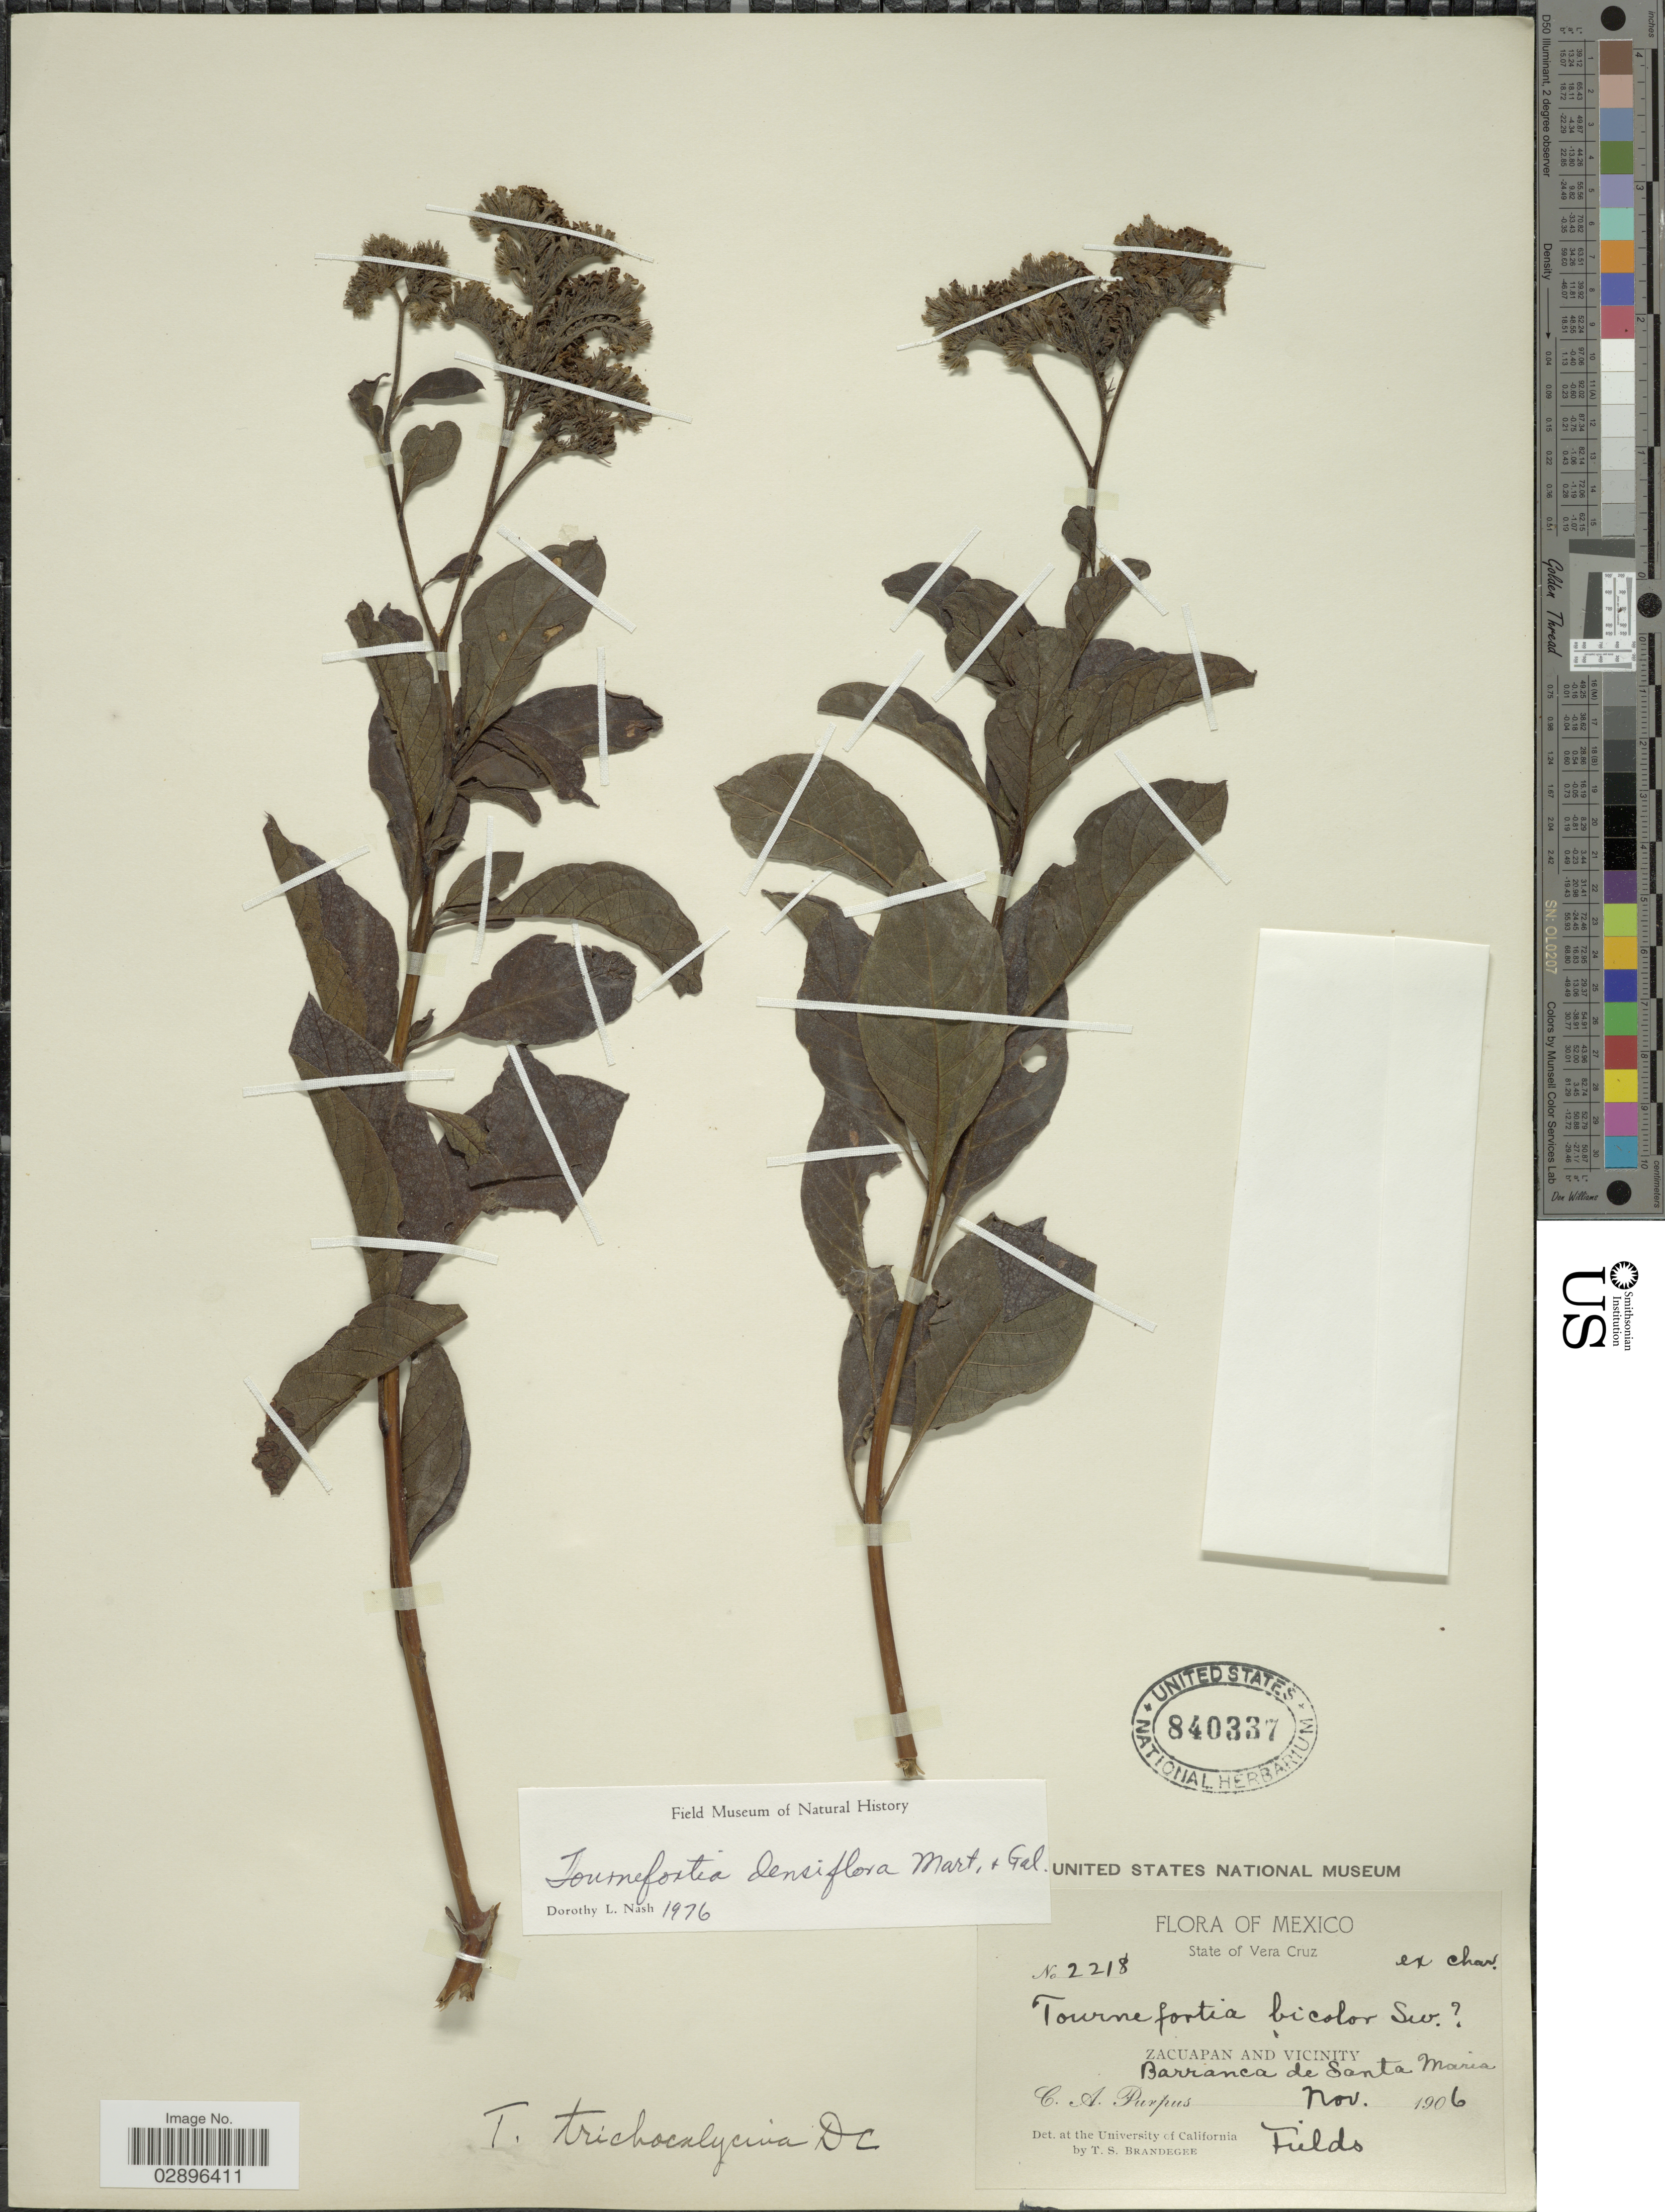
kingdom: Plantae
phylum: Tracheophyta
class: Magnoliopsida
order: Boraginales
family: Heliotropiaceae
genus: Tournefortia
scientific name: Tournefortia densiflora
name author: M. Martens & Galeotti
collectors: C. A. Purpus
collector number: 2218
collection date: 1906-11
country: Mexico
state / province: Veracruz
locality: Zacuapan and vicinity. Barranca de Santa Maria.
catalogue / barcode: US 840337